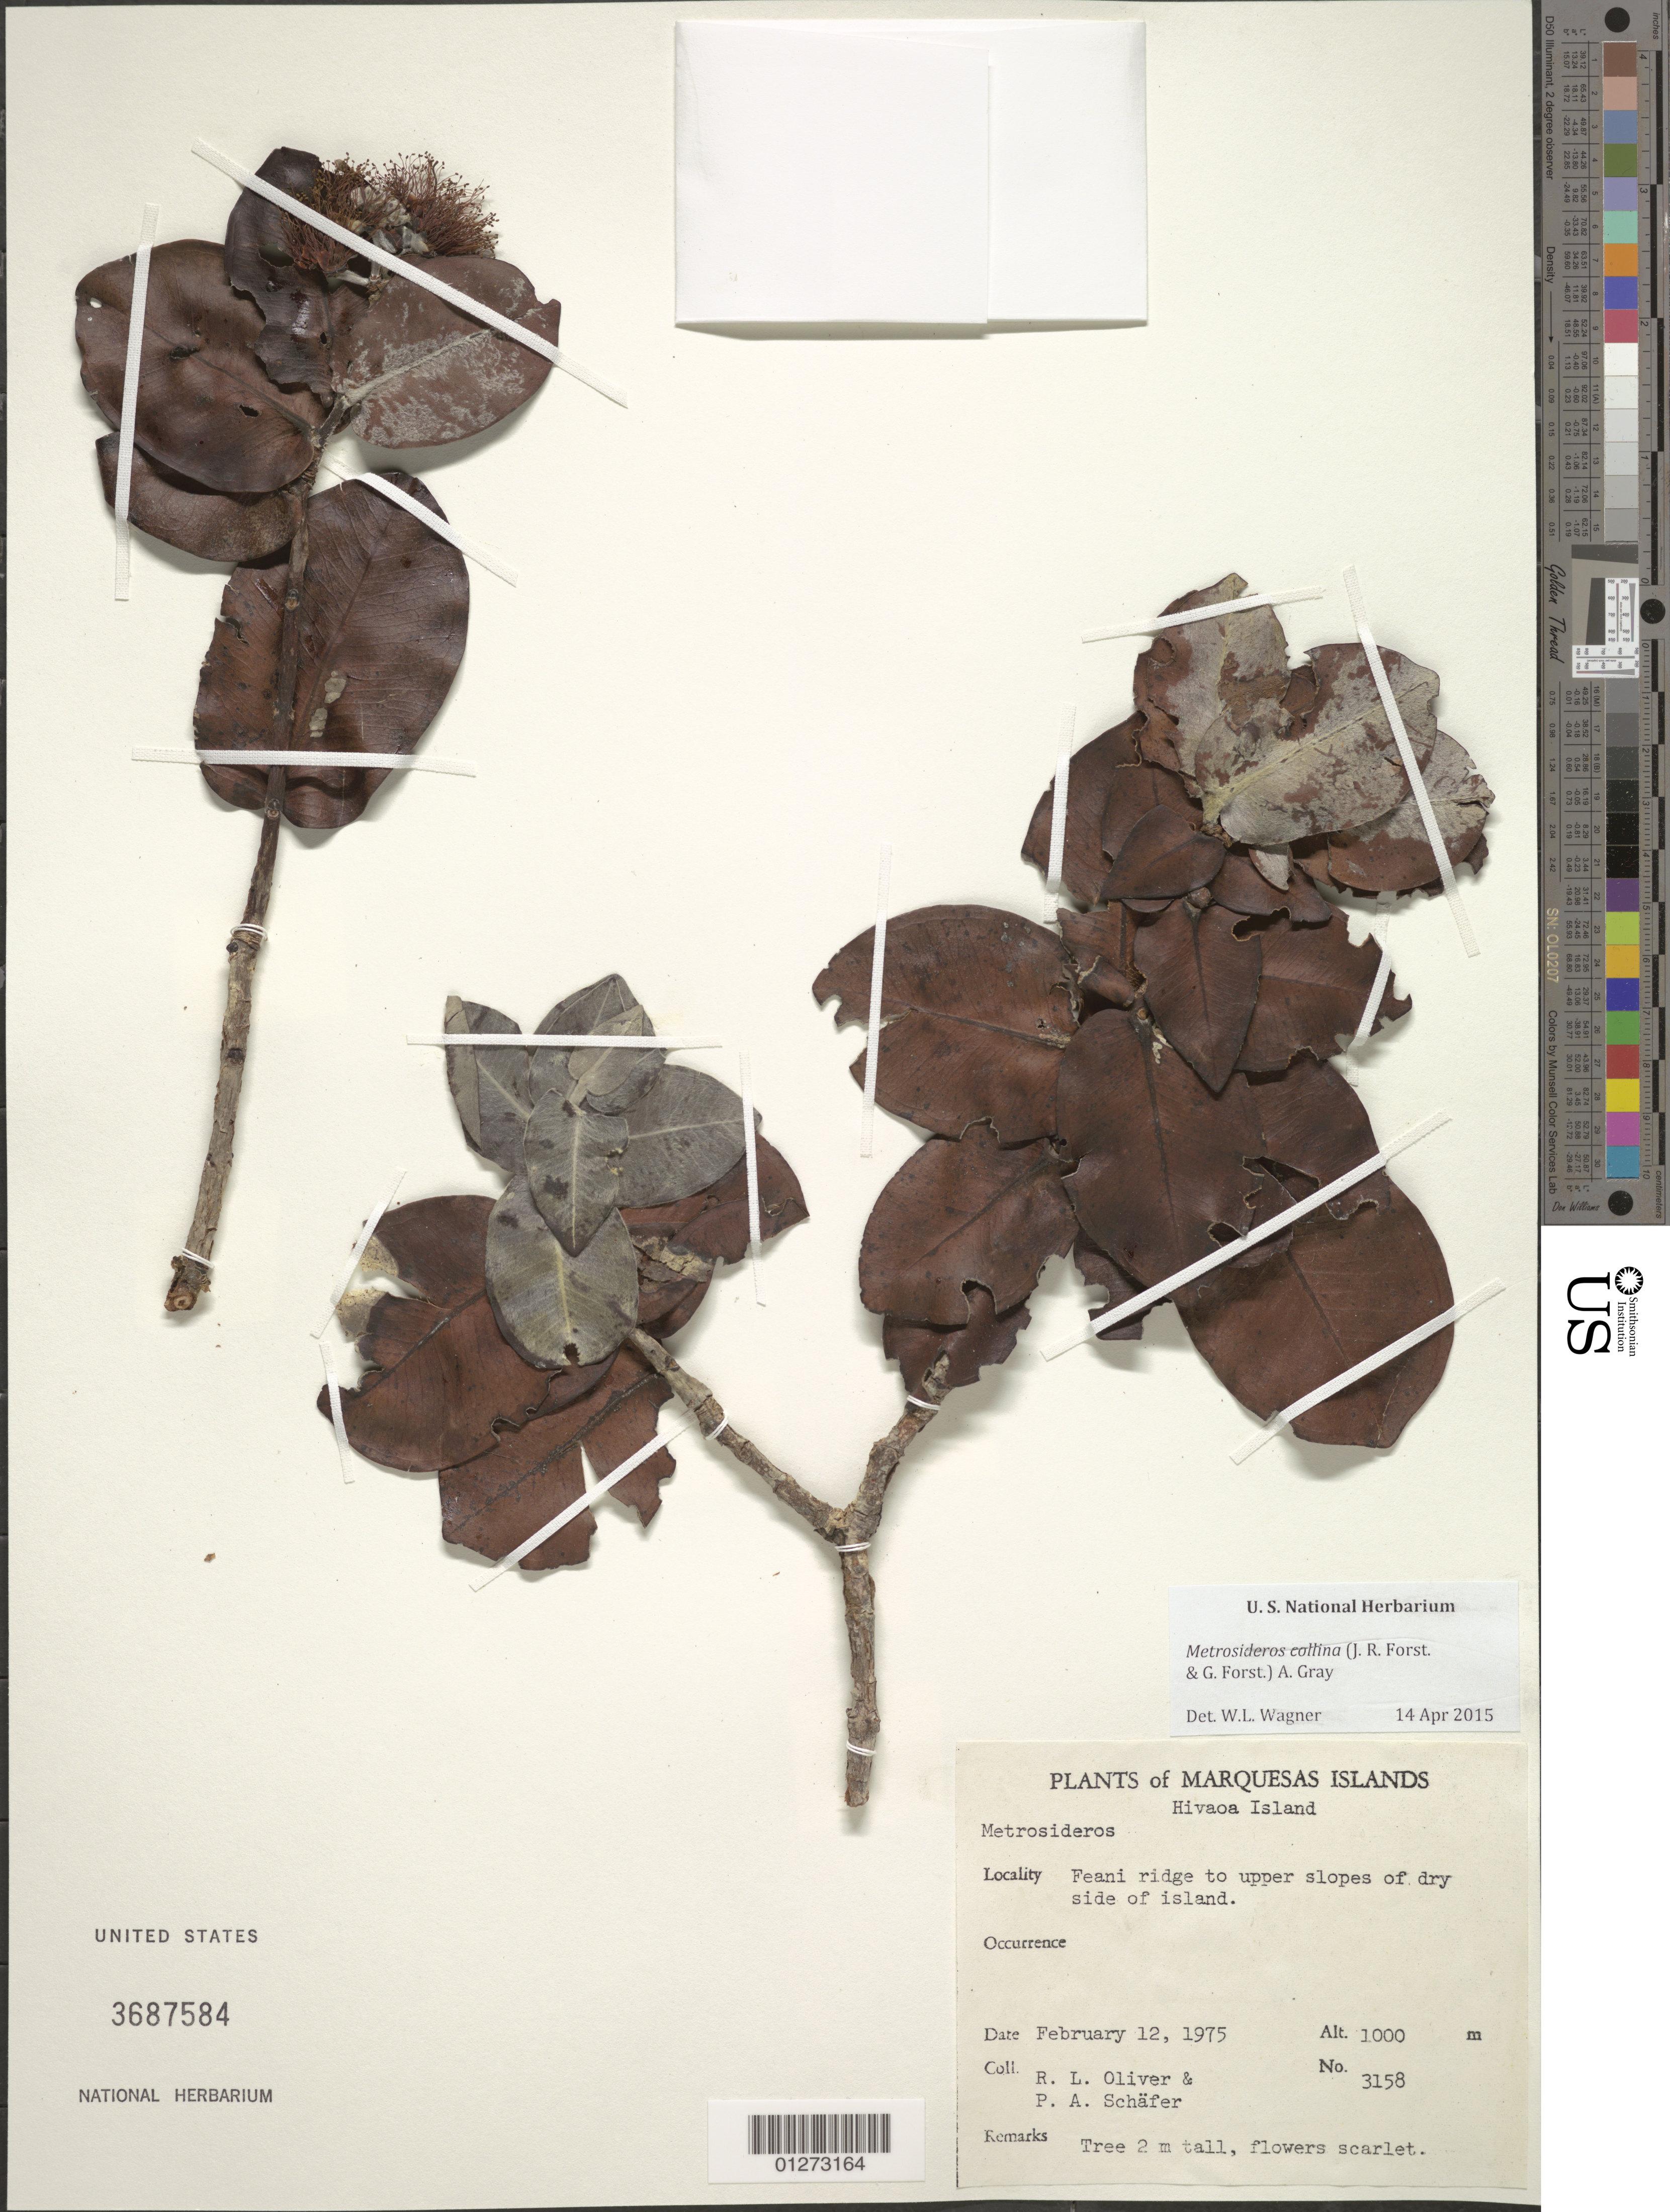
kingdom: Plantae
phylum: Tracheophyta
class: Magnoliopsida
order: Myrtales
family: Myrtaceae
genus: Metrosideros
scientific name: Metrosideros collina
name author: (J.R. Forst. & G. Forst.) A. Gray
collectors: R. L. Oliver & P. A. Schäfer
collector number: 3158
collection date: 1975-02-12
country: French Polynesia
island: Hiva Oa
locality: Feani ridge to upper slopes of dry side of island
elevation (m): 1000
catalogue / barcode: US 3687584